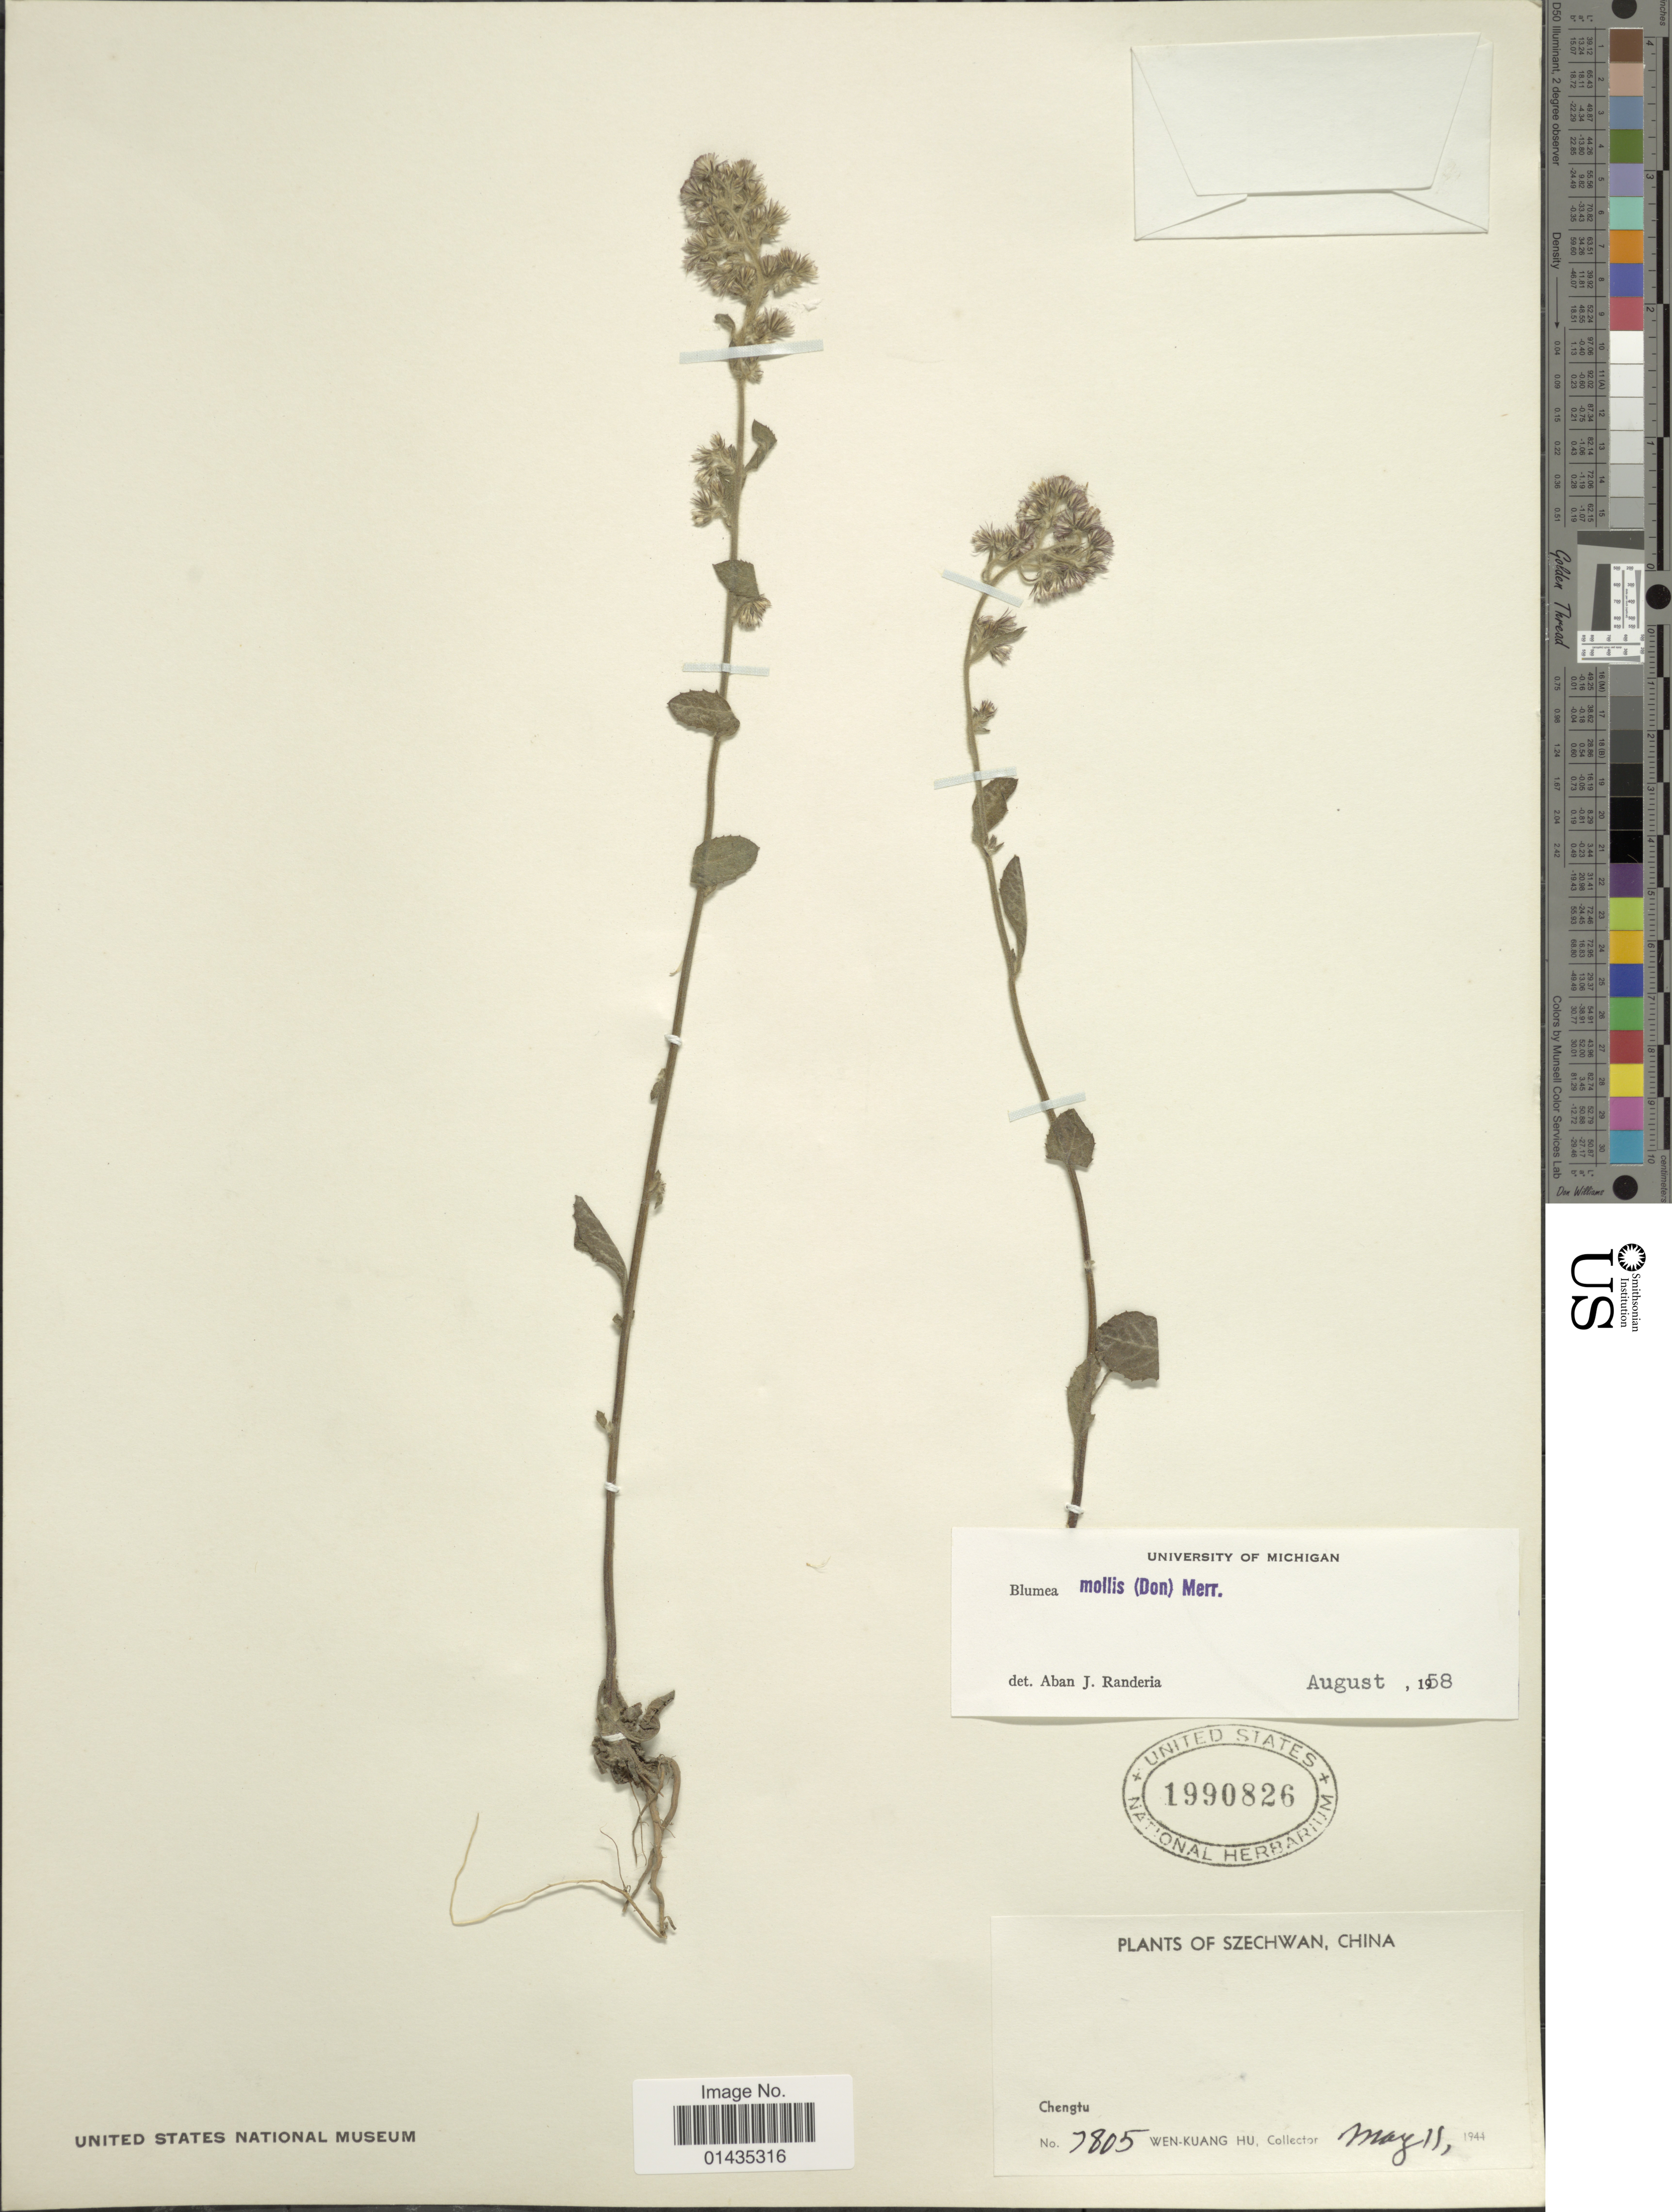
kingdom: Plantae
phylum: Tracheophyta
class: Magnoliopsida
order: Asterales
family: Asteraceae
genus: Blumea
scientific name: Blumea mollis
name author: (D. Don) Merr.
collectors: W. K. Hu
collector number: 7805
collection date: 1944-05-11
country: China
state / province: Sichuan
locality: Szechwan, Chengtu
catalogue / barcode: US 1990826